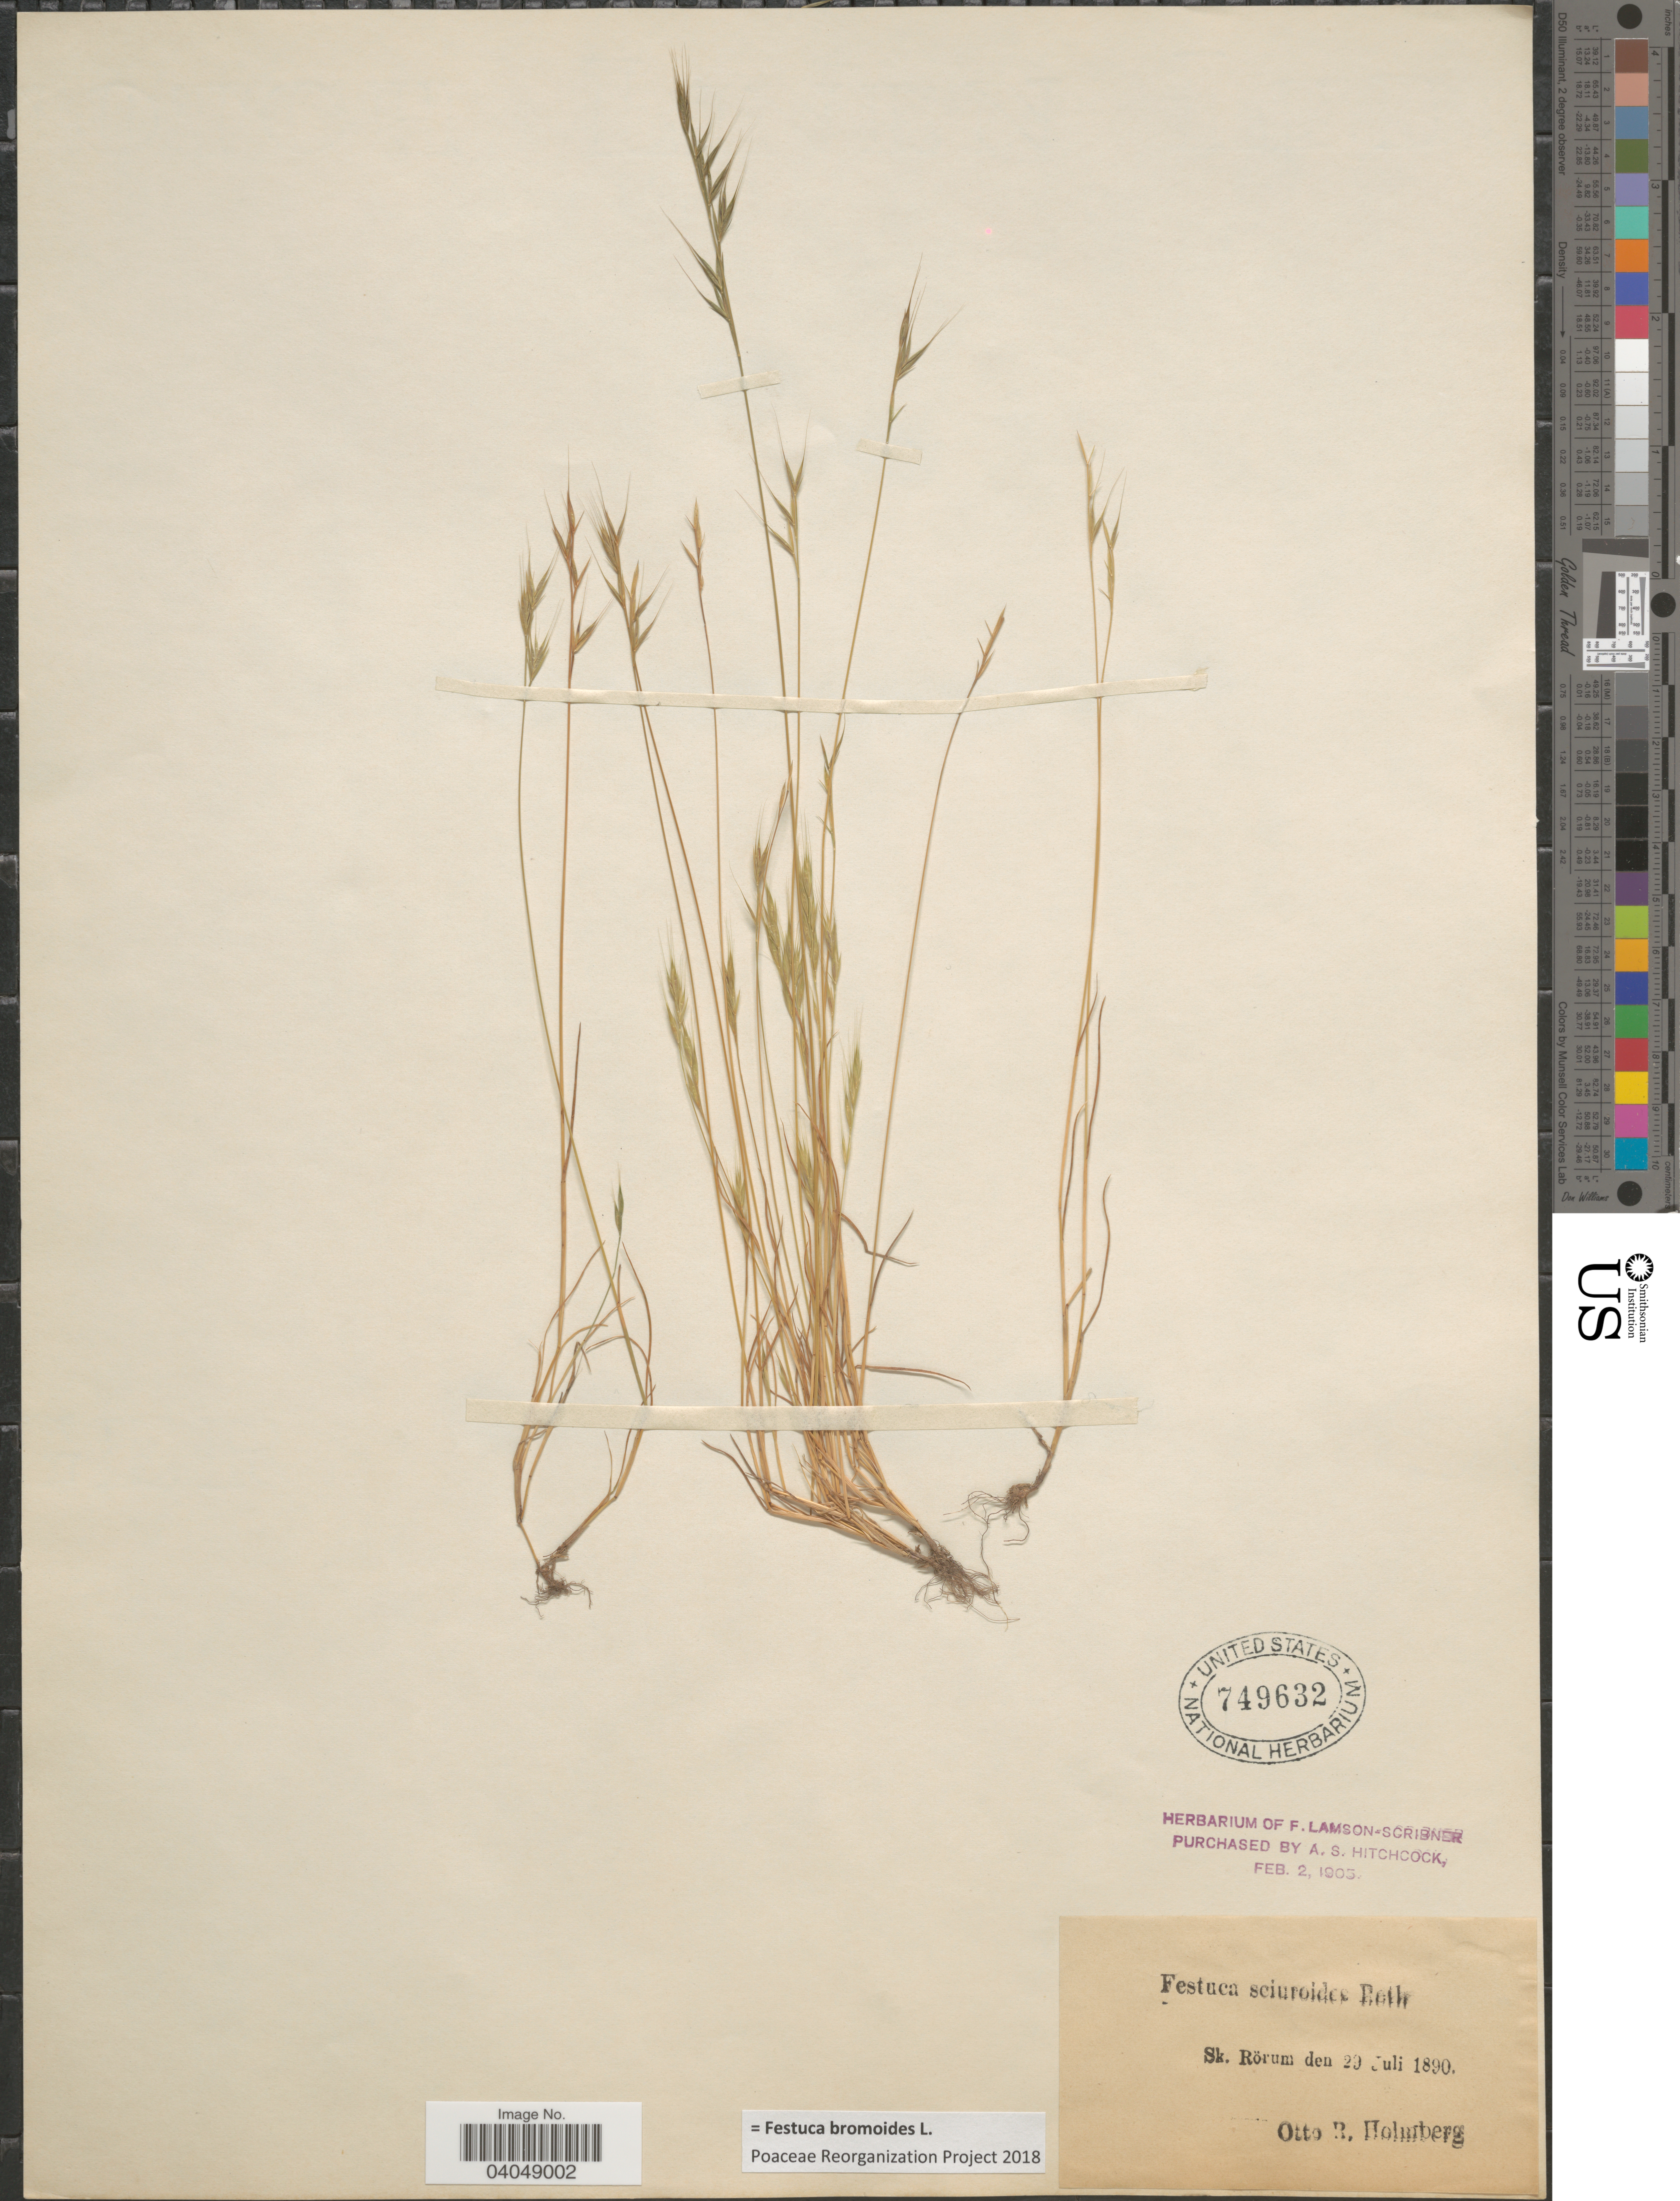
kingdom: Plantae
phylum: Tracheophyta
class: Liliopsida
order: Poales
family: Poaceae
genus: Festuca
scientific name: Festuca bromoides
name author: L.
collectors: O. Holmberg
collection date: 1890-07-29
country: Sweden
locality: Sk. Rörum.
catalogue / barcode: US 749632